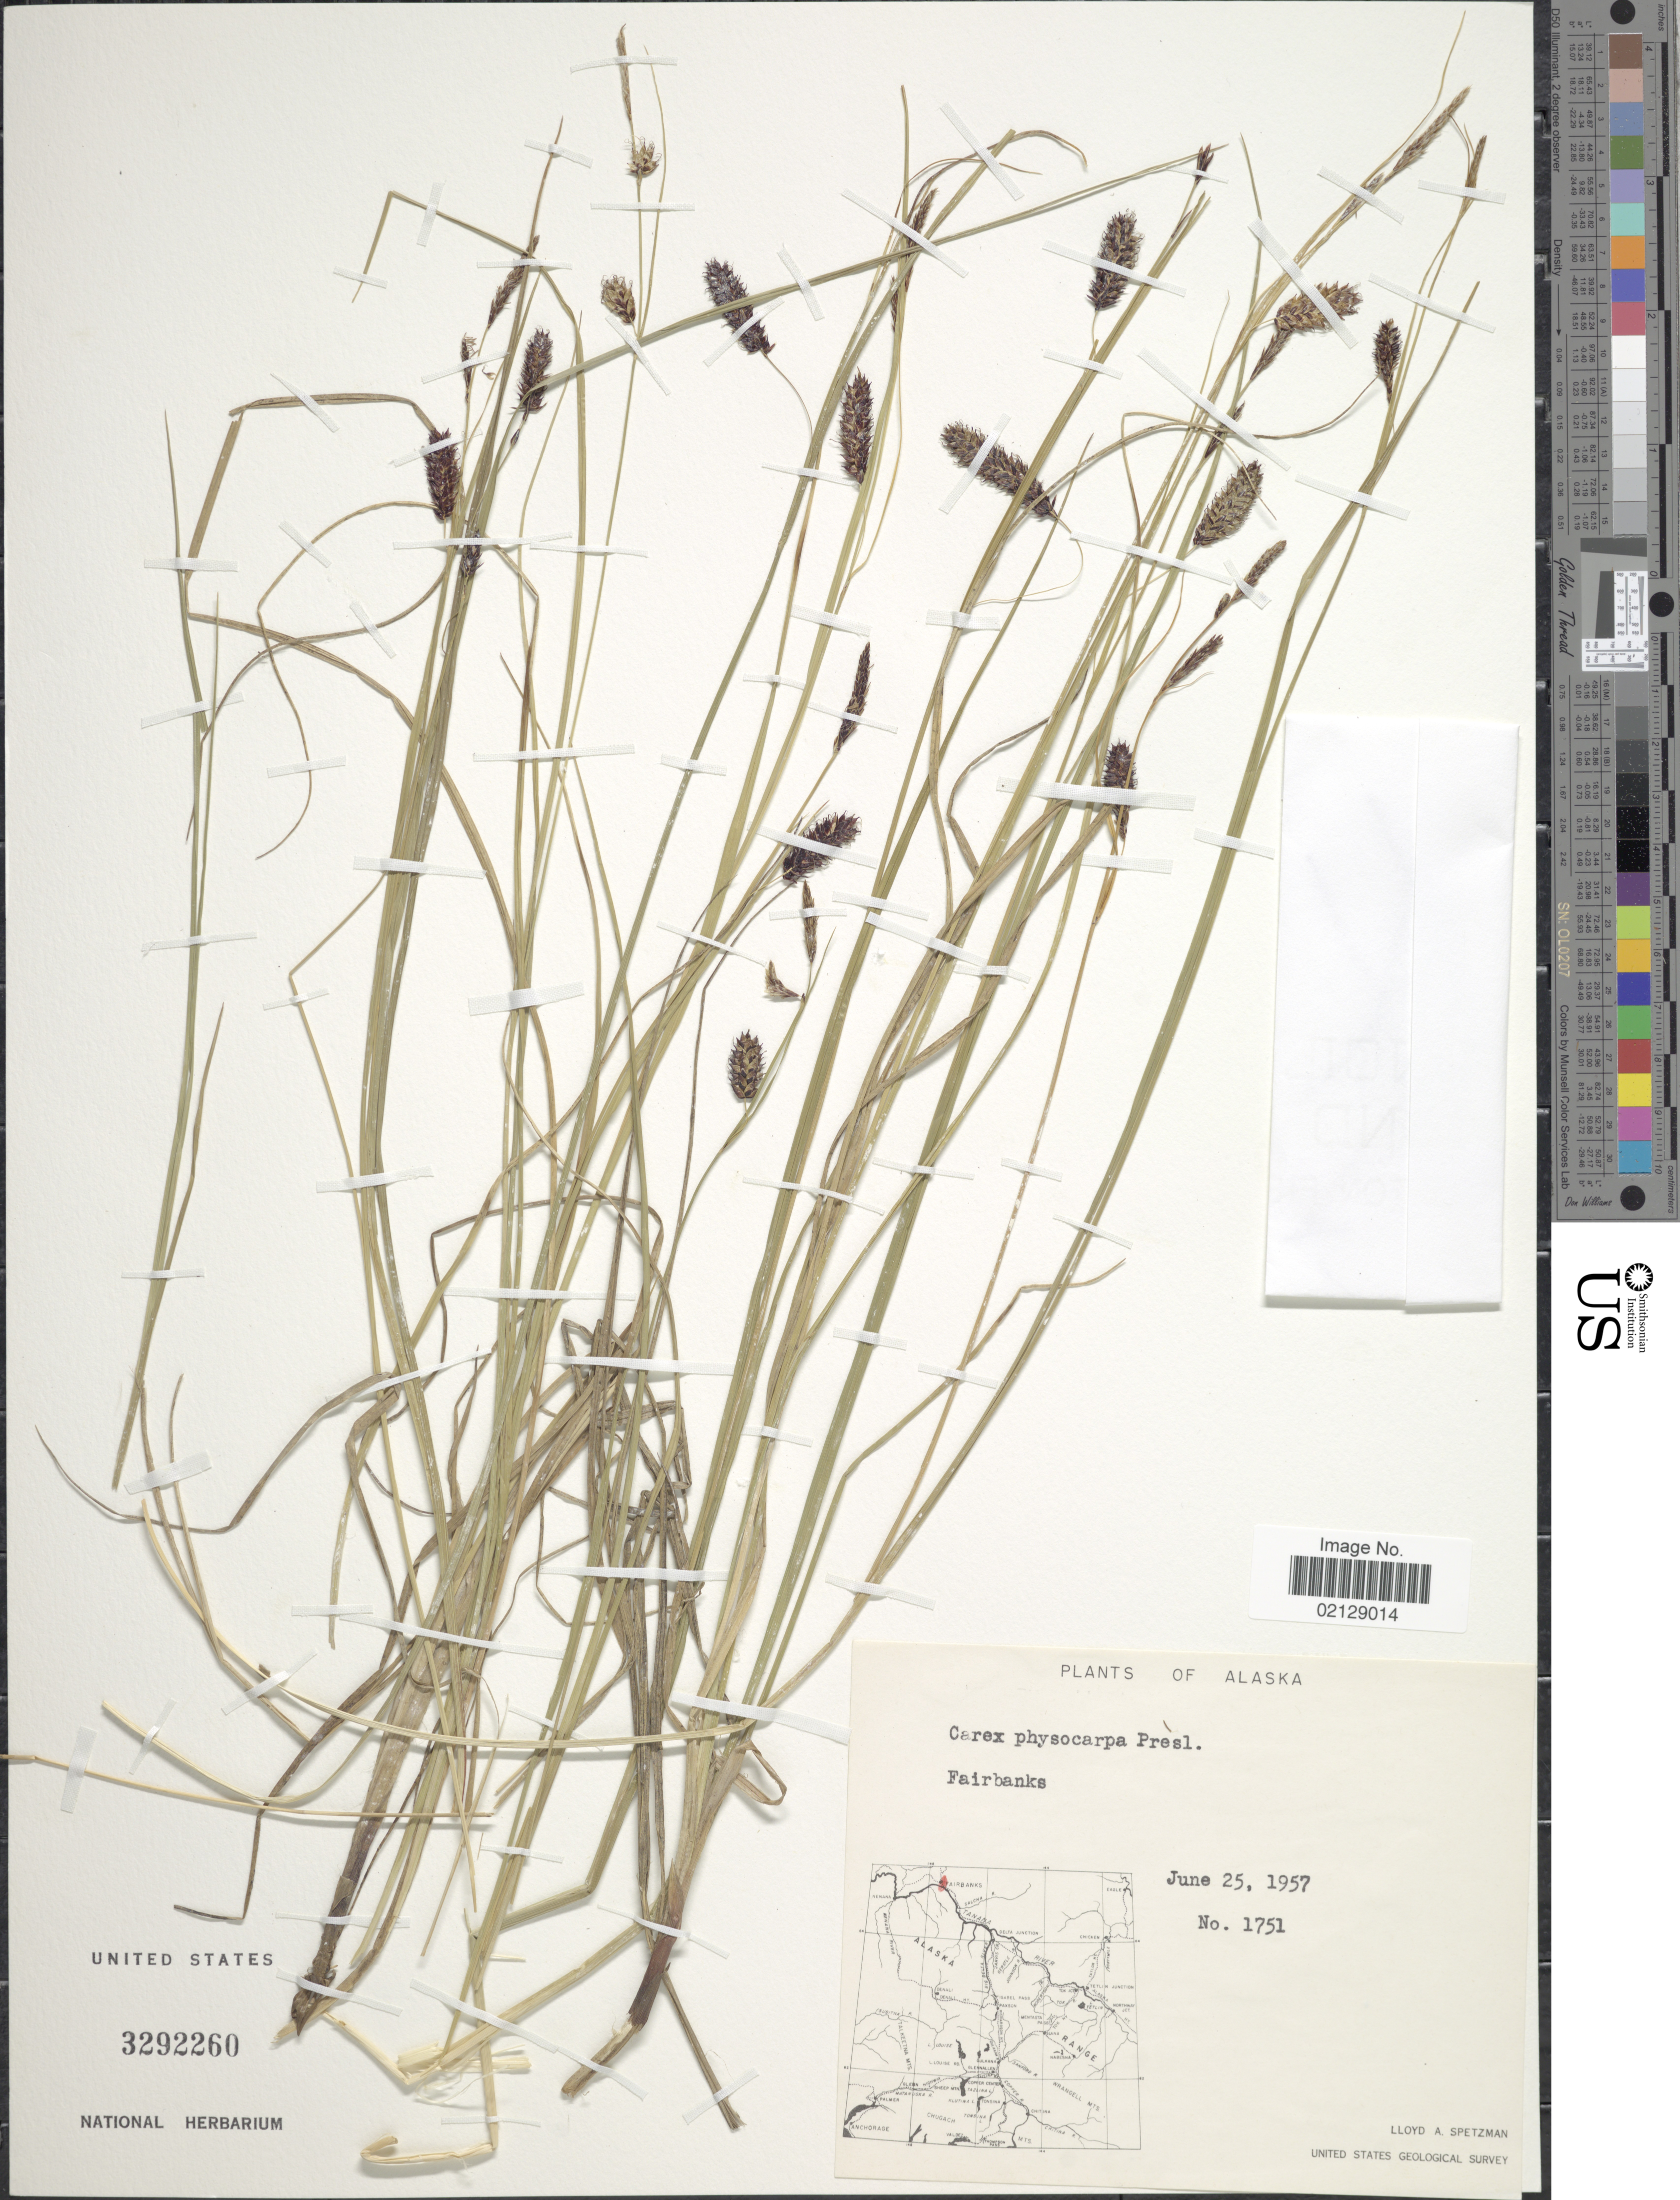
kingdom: Plantae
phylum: Tracheophyta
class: Liliopsida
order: Poales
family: Cyperaceae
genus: Carex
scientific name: Carex saxatilis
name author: L.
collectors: L. Spetzman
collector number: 1751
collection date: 1957-06-25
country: United States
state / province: Alaska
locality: Fairbanks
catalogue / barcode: US 3292260